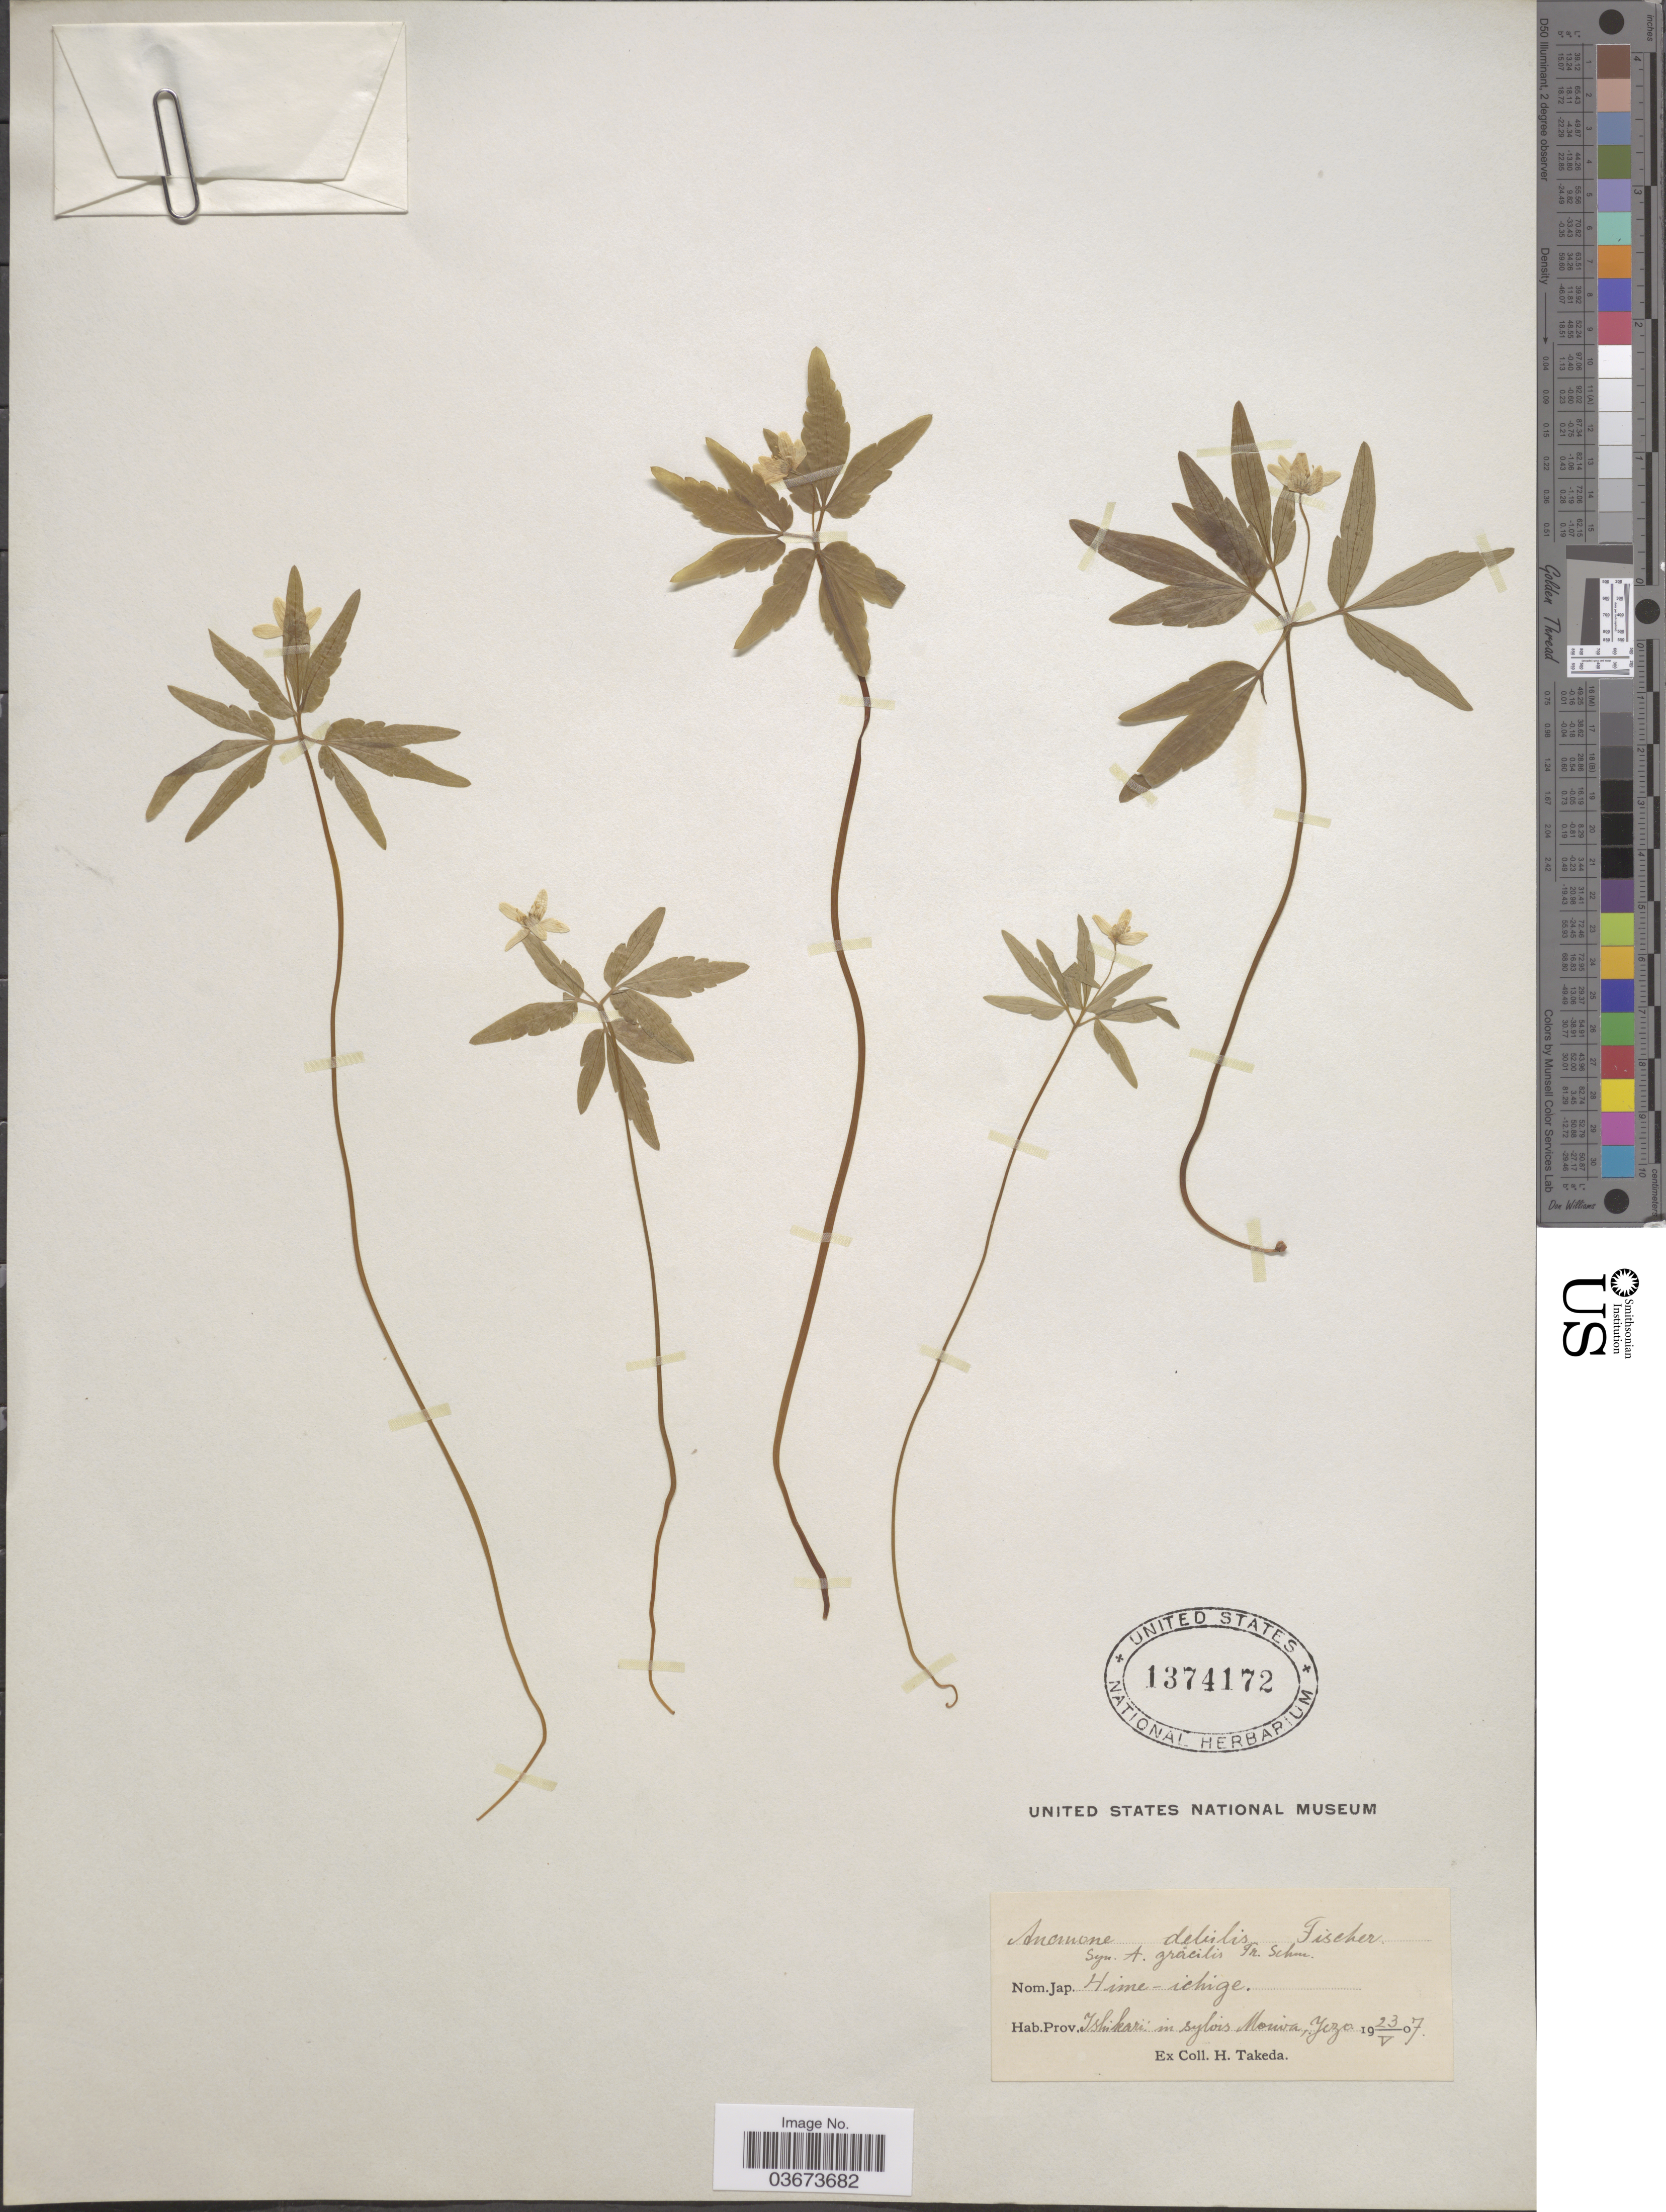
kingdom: Plantae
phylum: Tracheophyta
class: Magnoliopsida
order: Ranunculales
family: Ranunculaceae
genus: Anemone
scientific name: Anemone debilis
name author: Fisch. ex Turcz.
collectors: H. Takeda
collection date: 1907-05-23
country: Japan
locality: Prov. Ishikari in sylvis Moiwa, Yezo.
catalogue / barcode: US 1374172